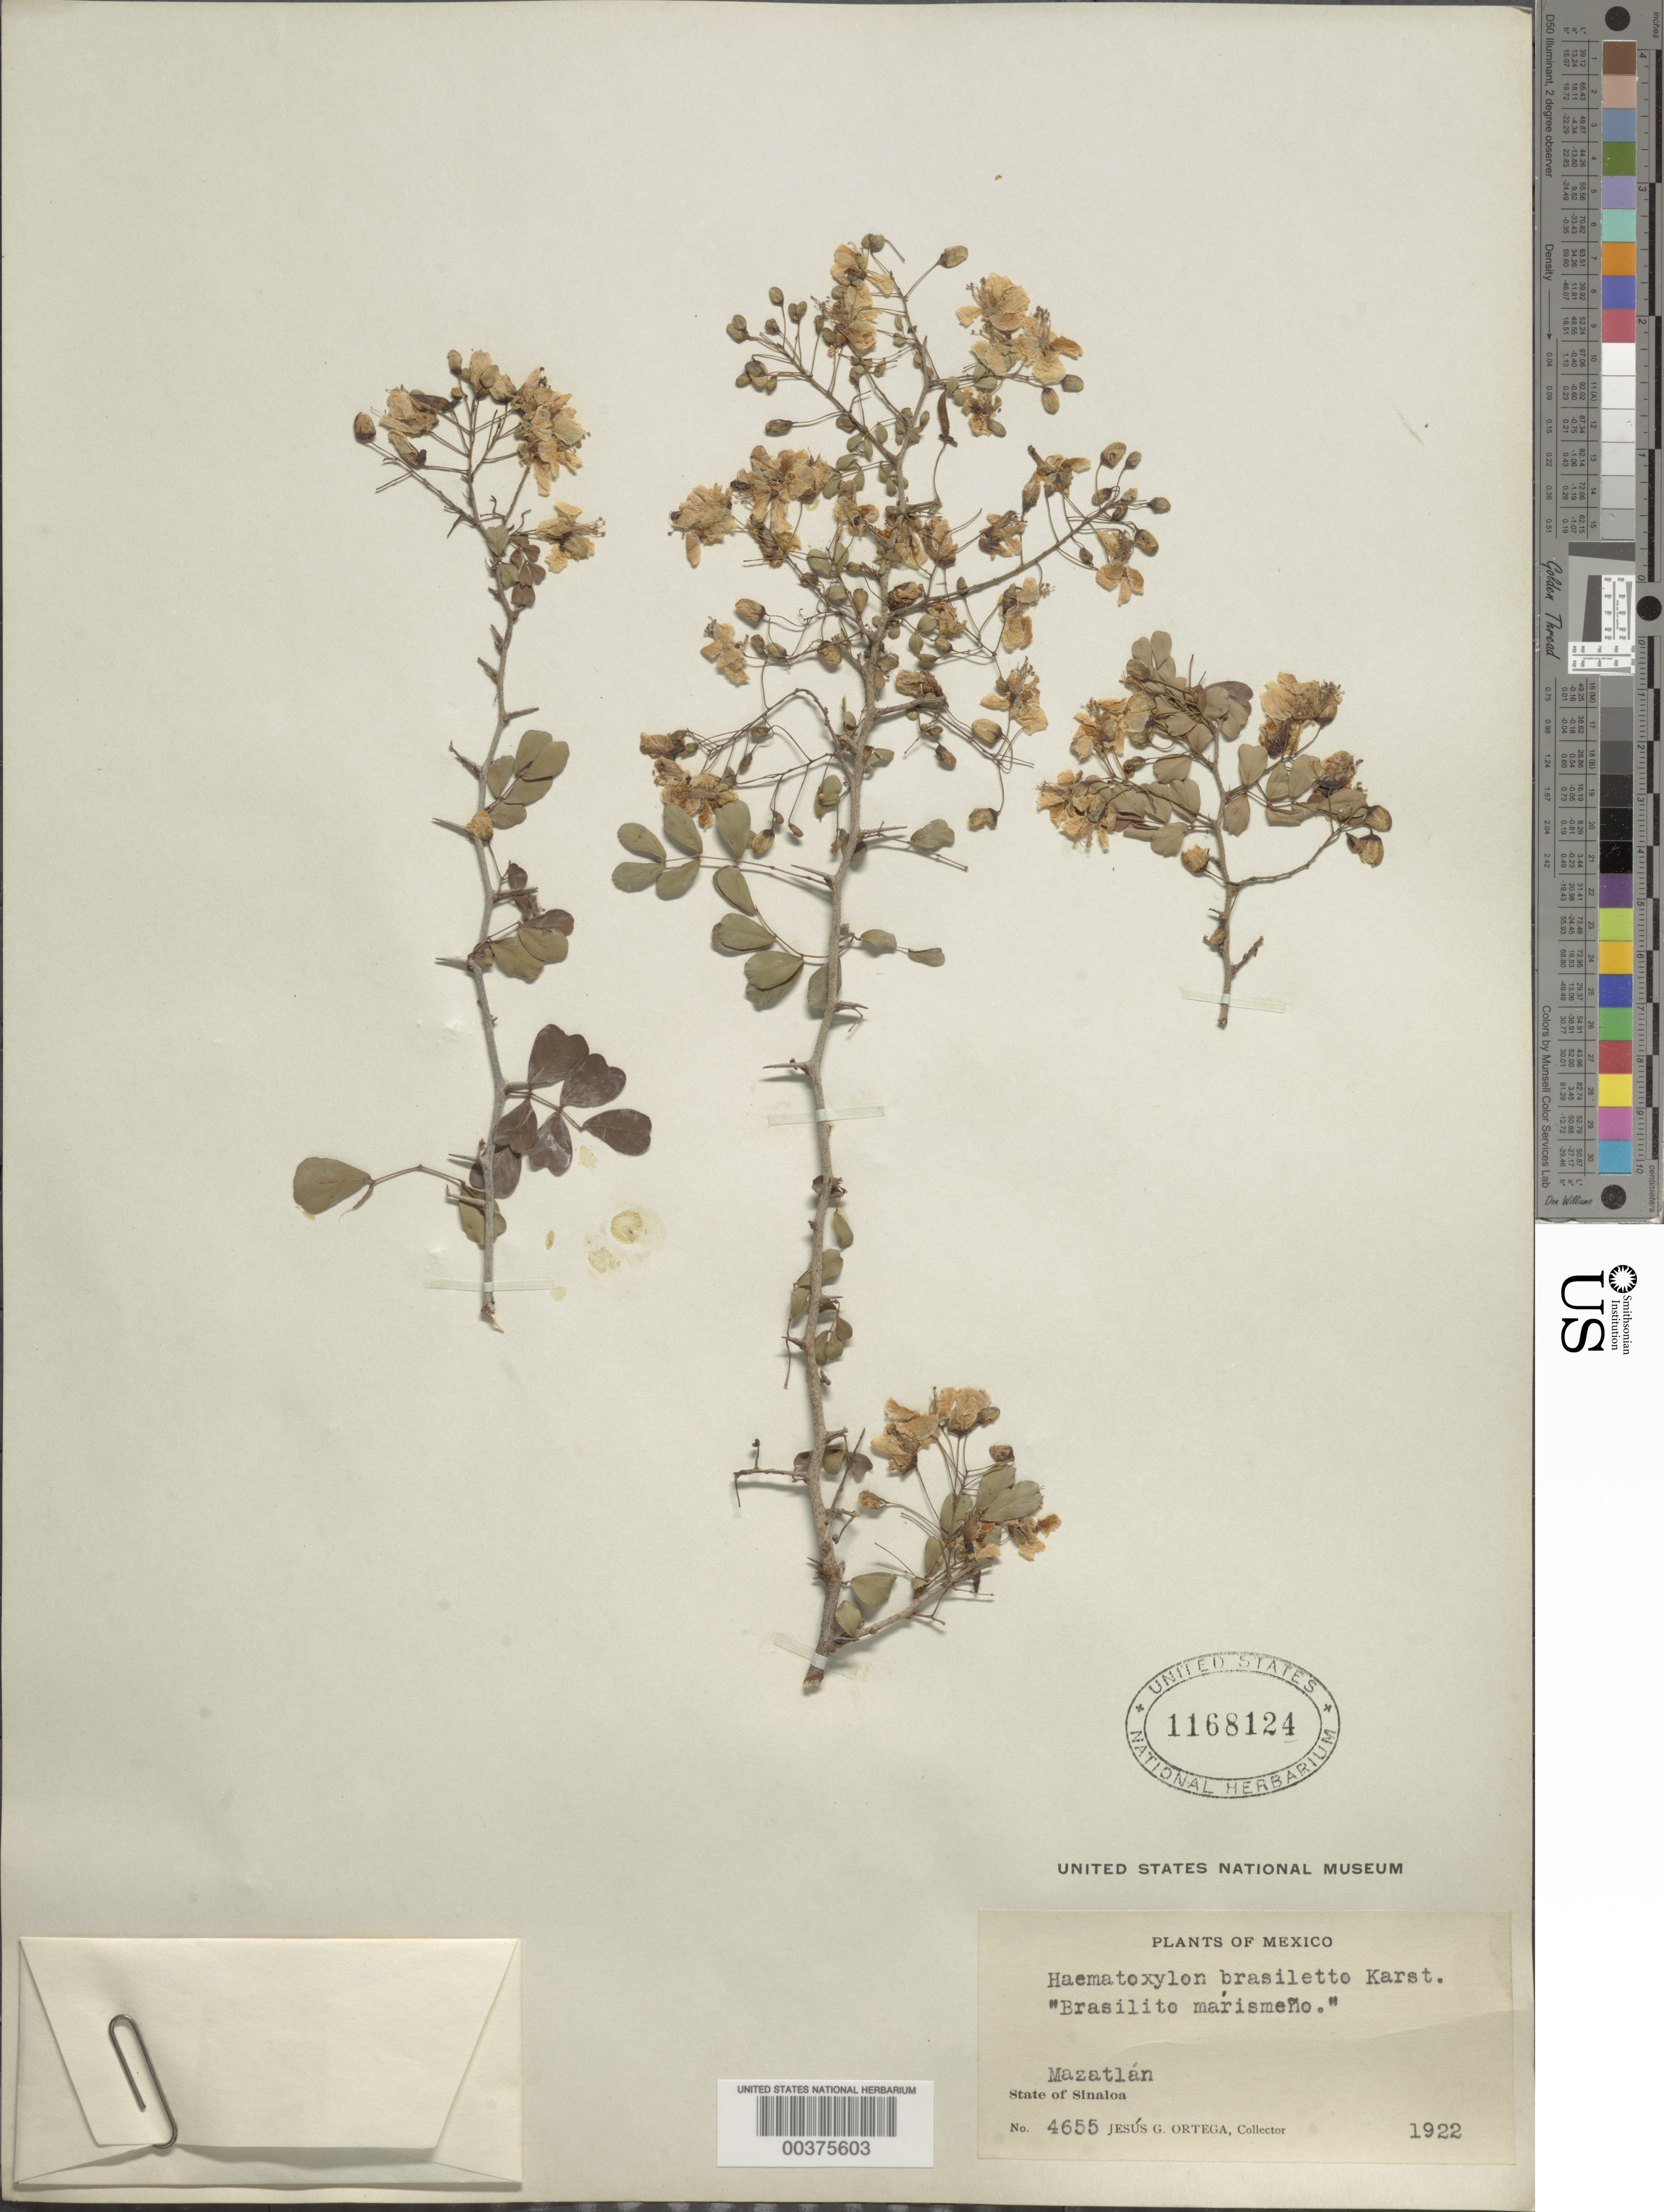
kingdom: Plantae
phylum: Tracheophyta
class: Magnoliopsida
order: Fabales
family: Fabaceae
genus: Haematoxylum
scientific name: Haematoxylum brasiletto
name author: H. Karst.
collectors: J. Ortega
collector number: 4655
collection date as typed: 1922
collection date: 1922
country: Mexico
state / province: Sinaloa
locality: Mazatlan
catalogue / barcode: US 1168124